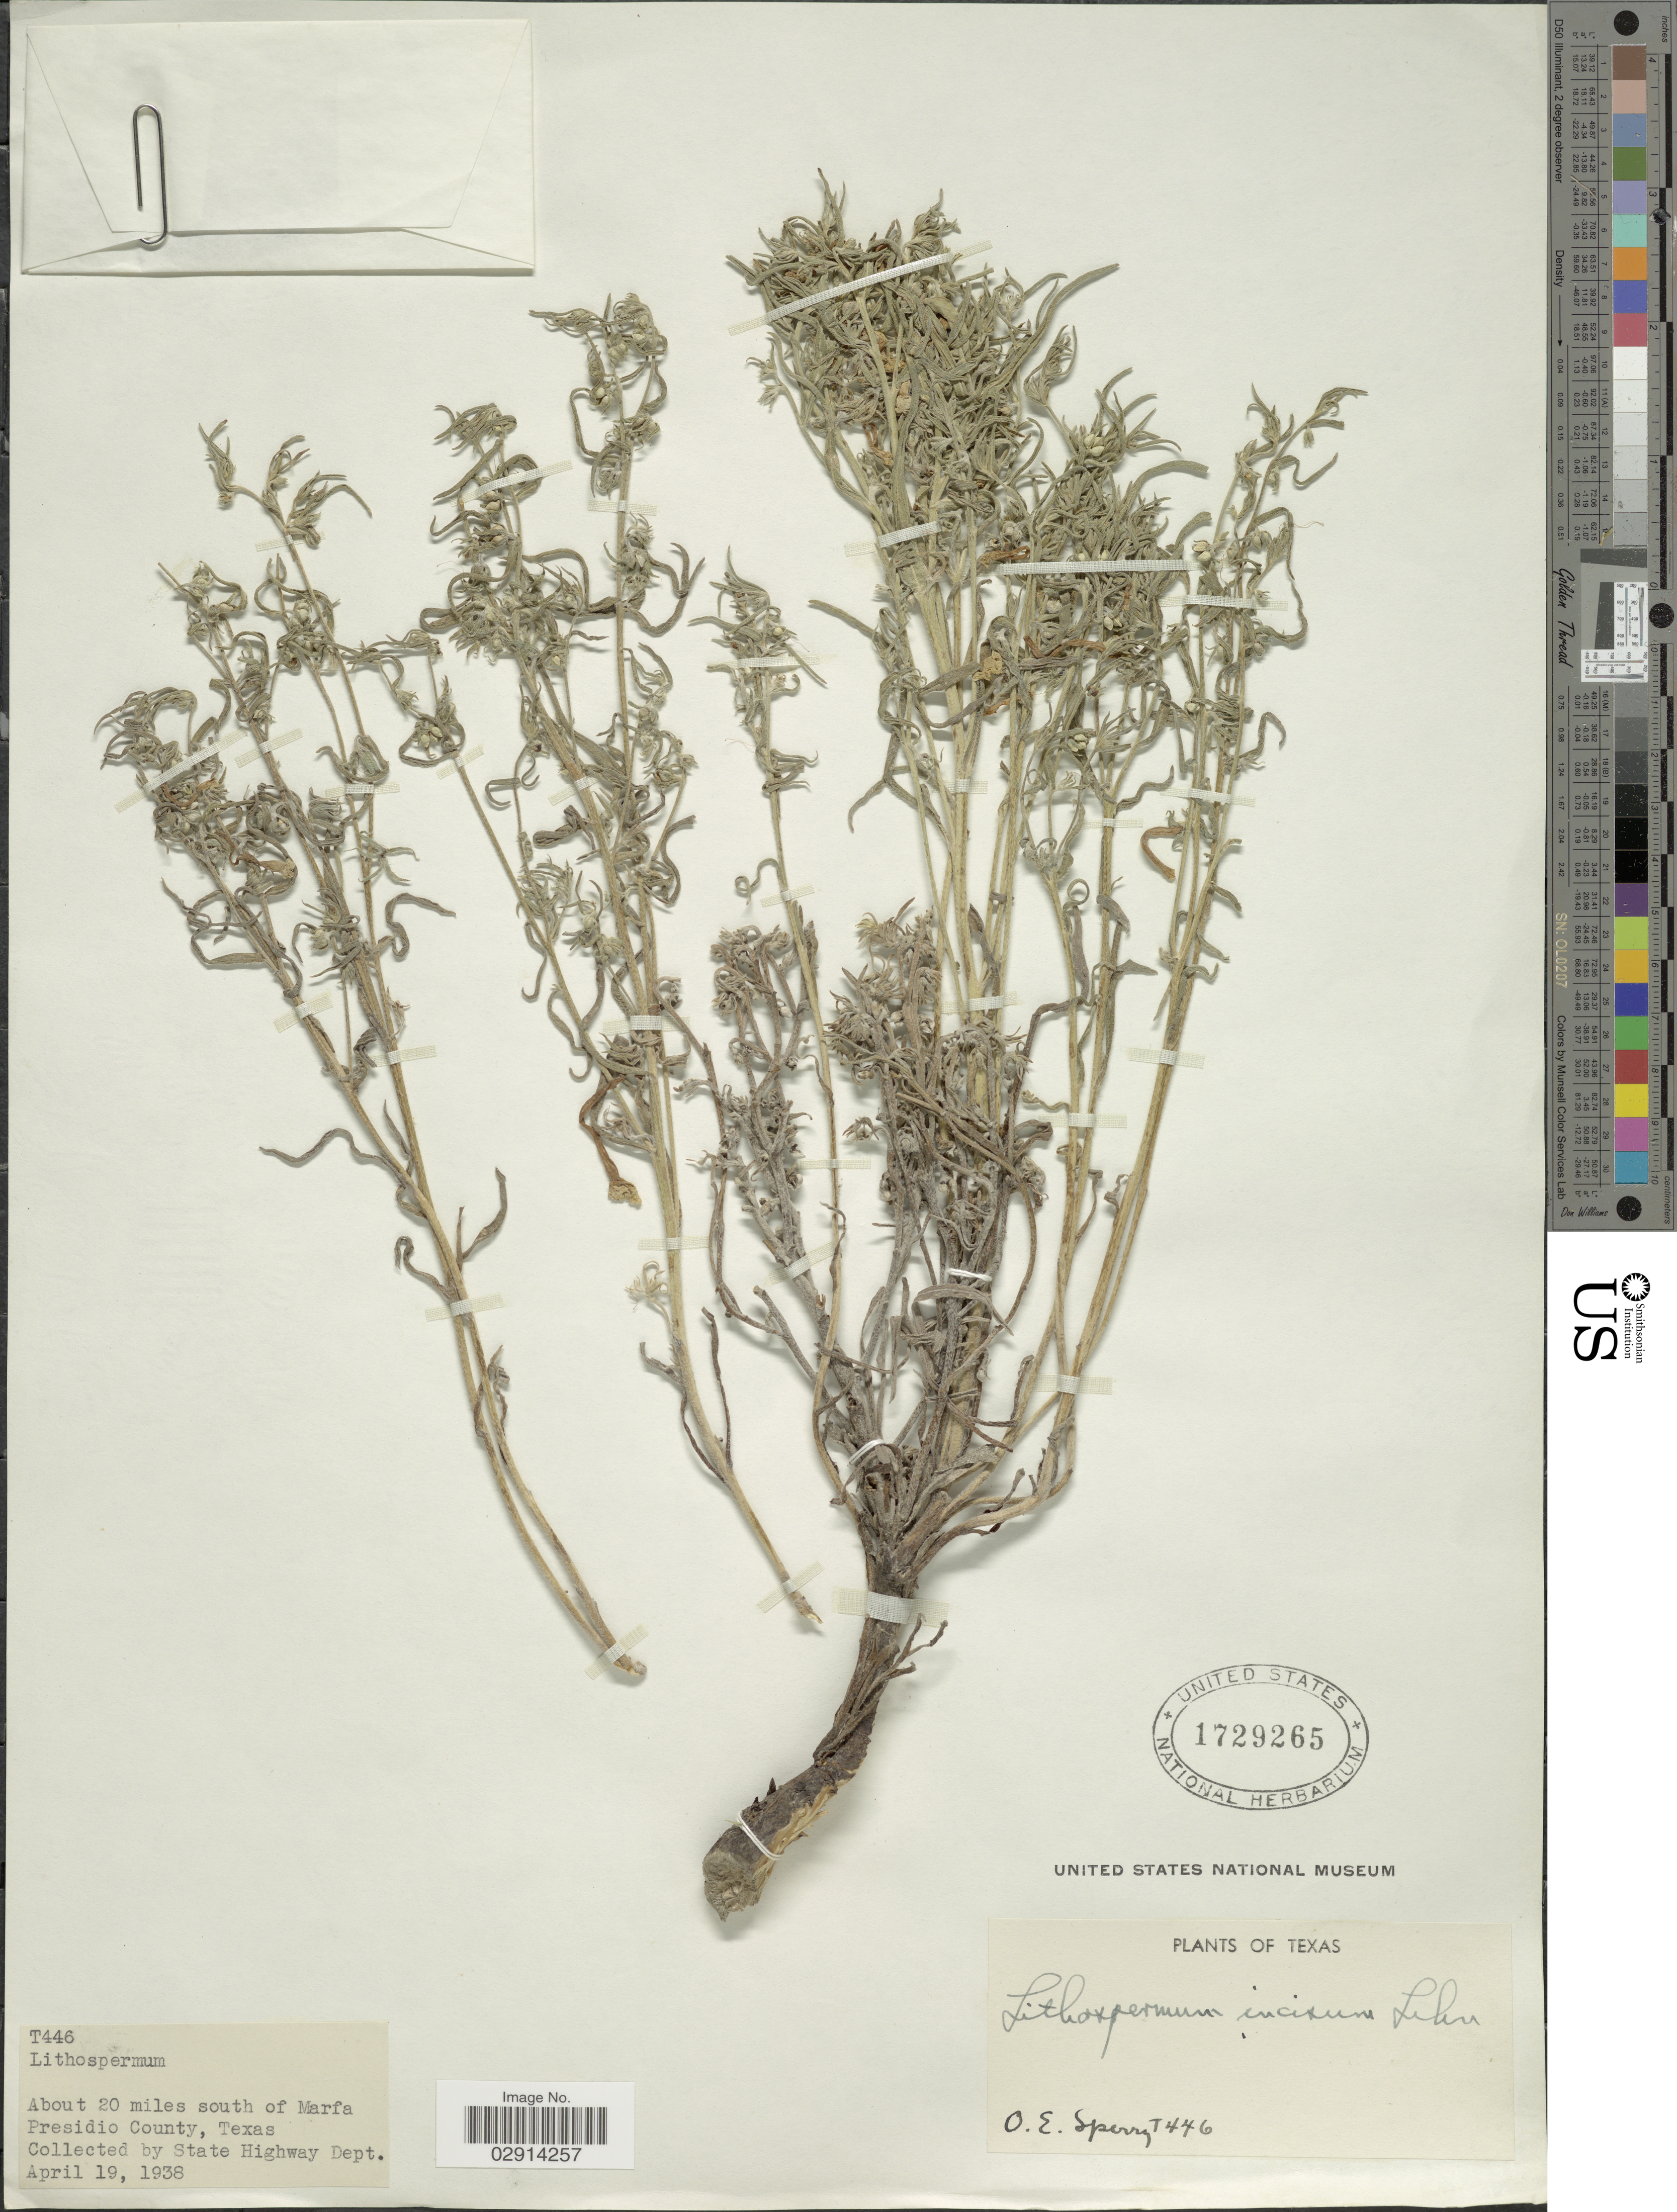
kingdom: Plantae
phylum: Tracheophyta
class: Magnoliopsida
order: Boraginales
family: Boraginaceae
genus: Lithospermum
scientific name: Lithospermum incisum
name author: Lehm.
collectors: O. E. Sperry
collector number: T446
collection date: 1938-04-19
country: United States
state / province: Texas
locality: About 20 miles south of Marfa Presidio County.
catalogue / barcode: US 1729265